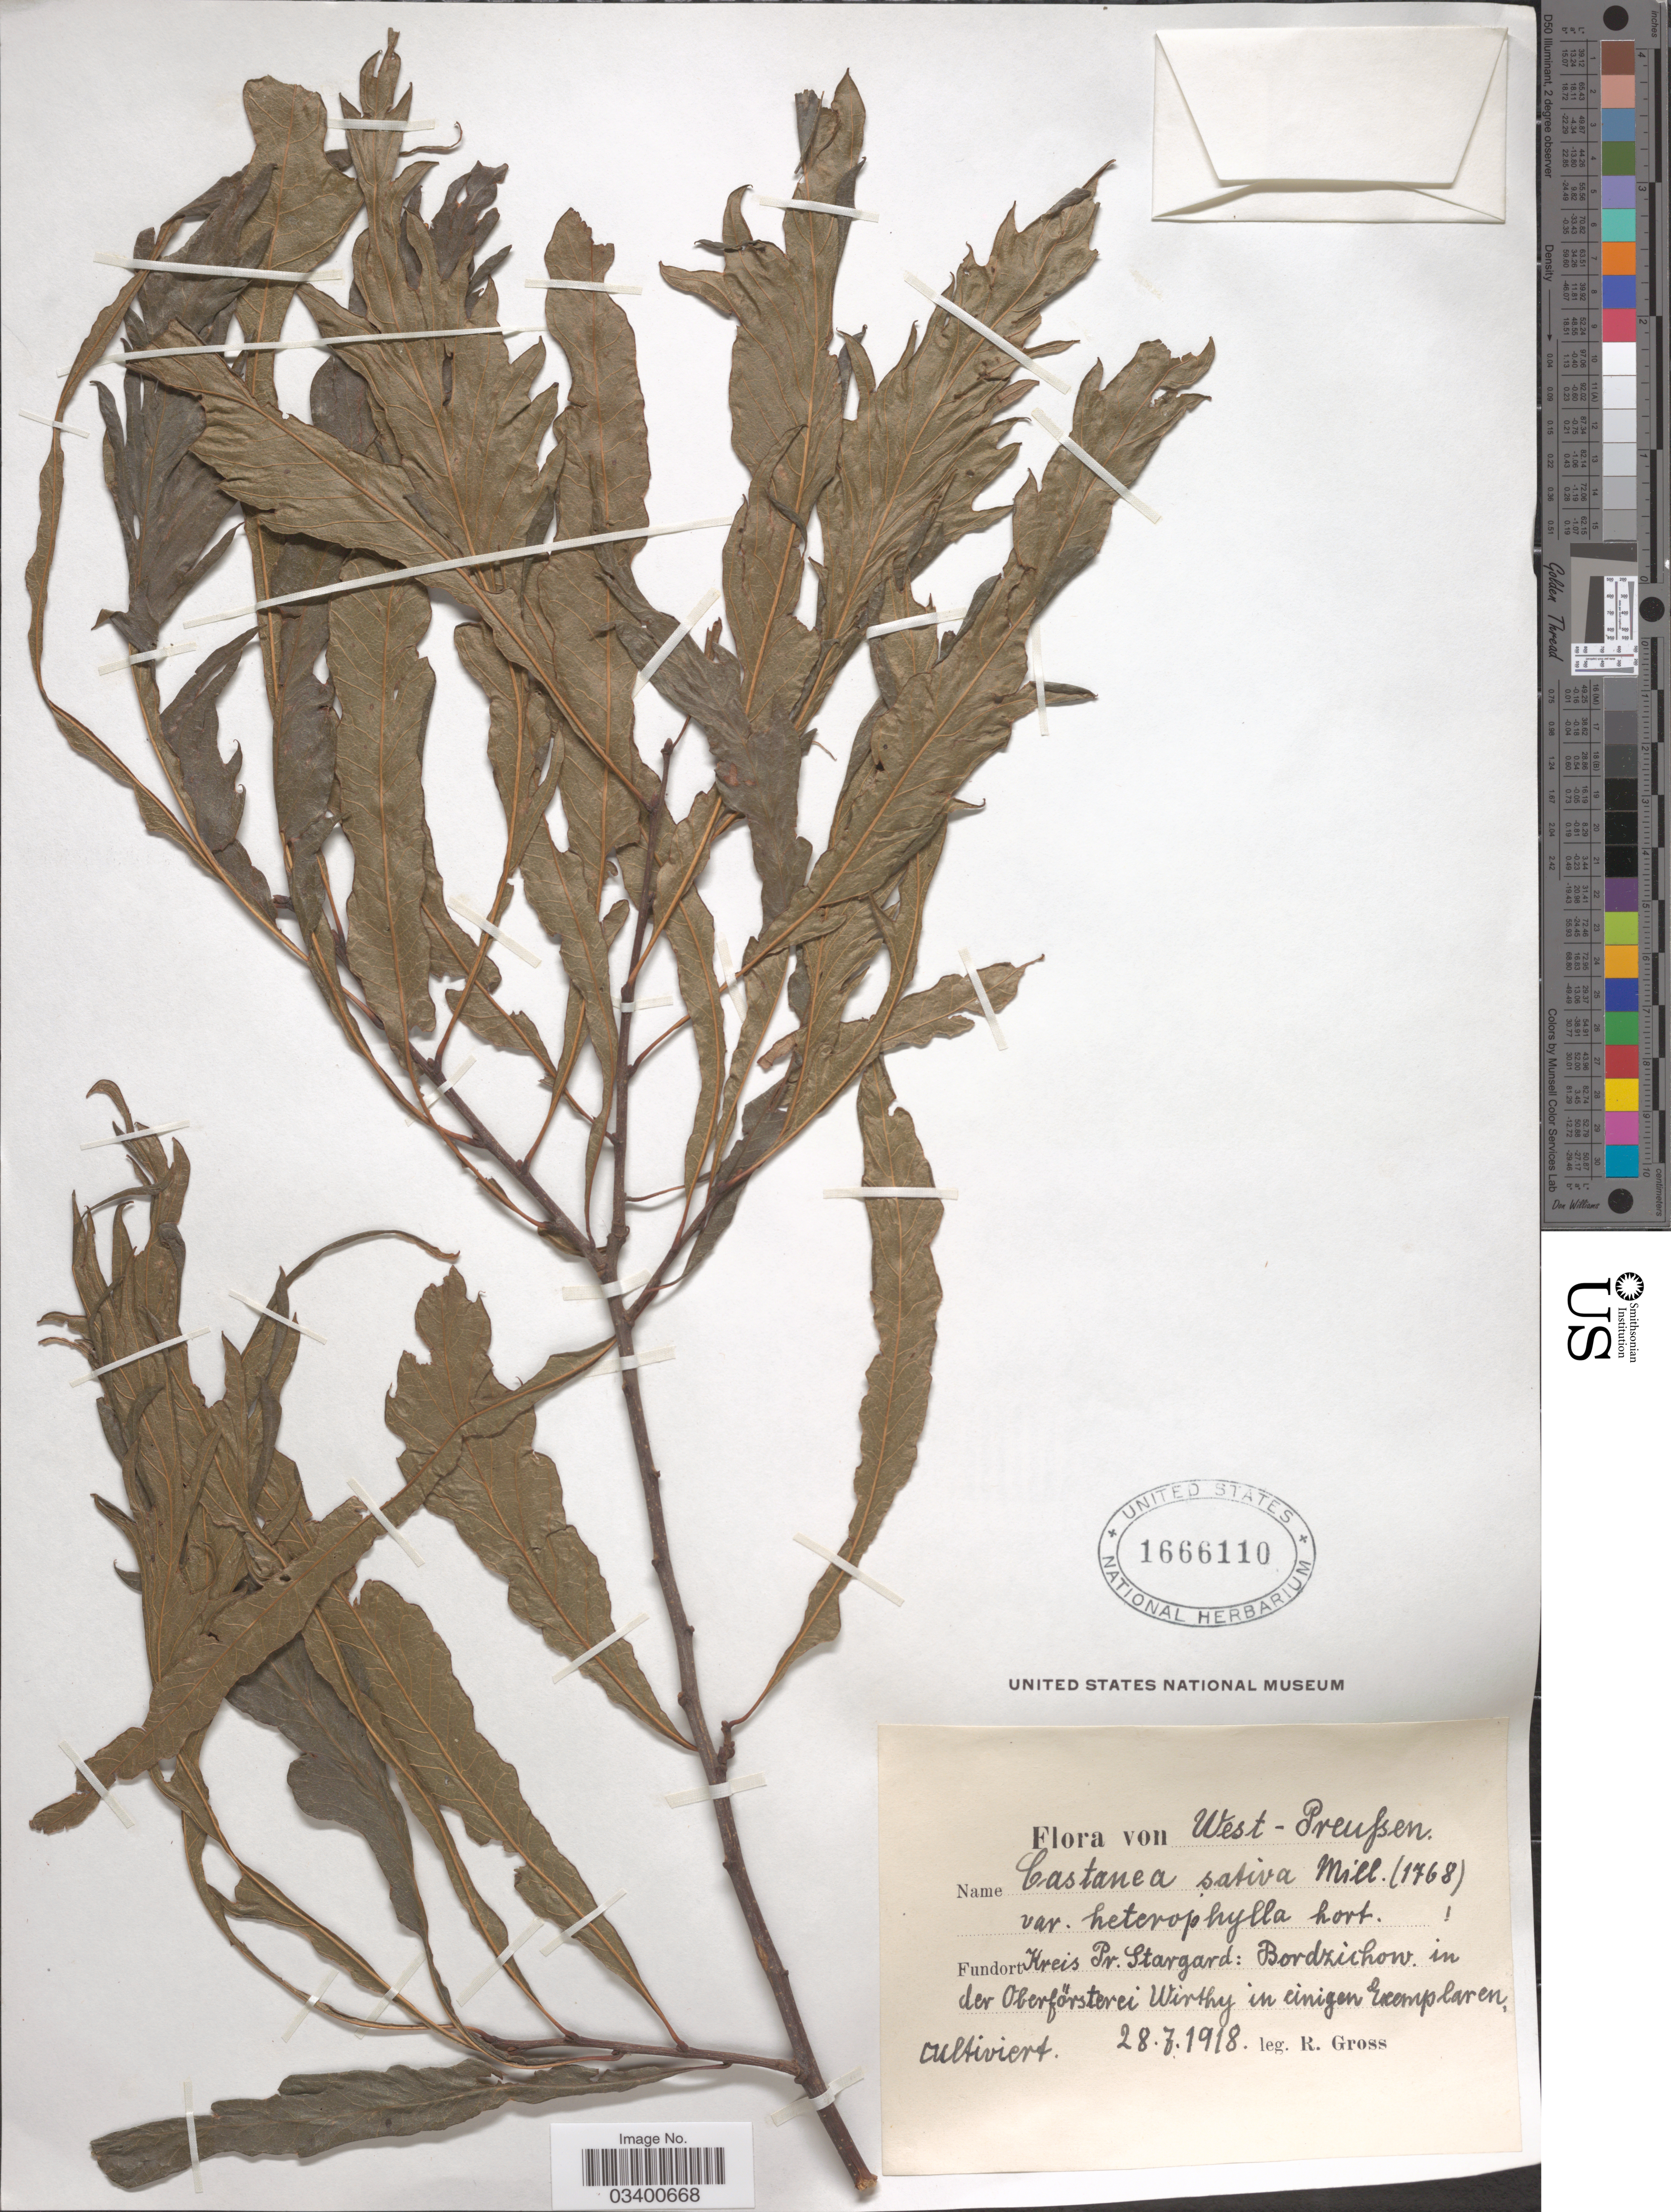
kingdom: Plantae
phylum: Tracheophyta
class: Magnoliopsida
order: Fagales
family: Fagaceae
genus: Castanea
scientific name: Castanea sativa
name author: Mill.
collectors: R. Gross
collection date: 1918-07-28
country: Poland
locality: West-Preufsen. Kreis Pr. Stargard: Bordzichow. in der Oberförsterci [interpreted] Wirthy in cinigen Exemplaren.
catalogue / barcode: US 1666110